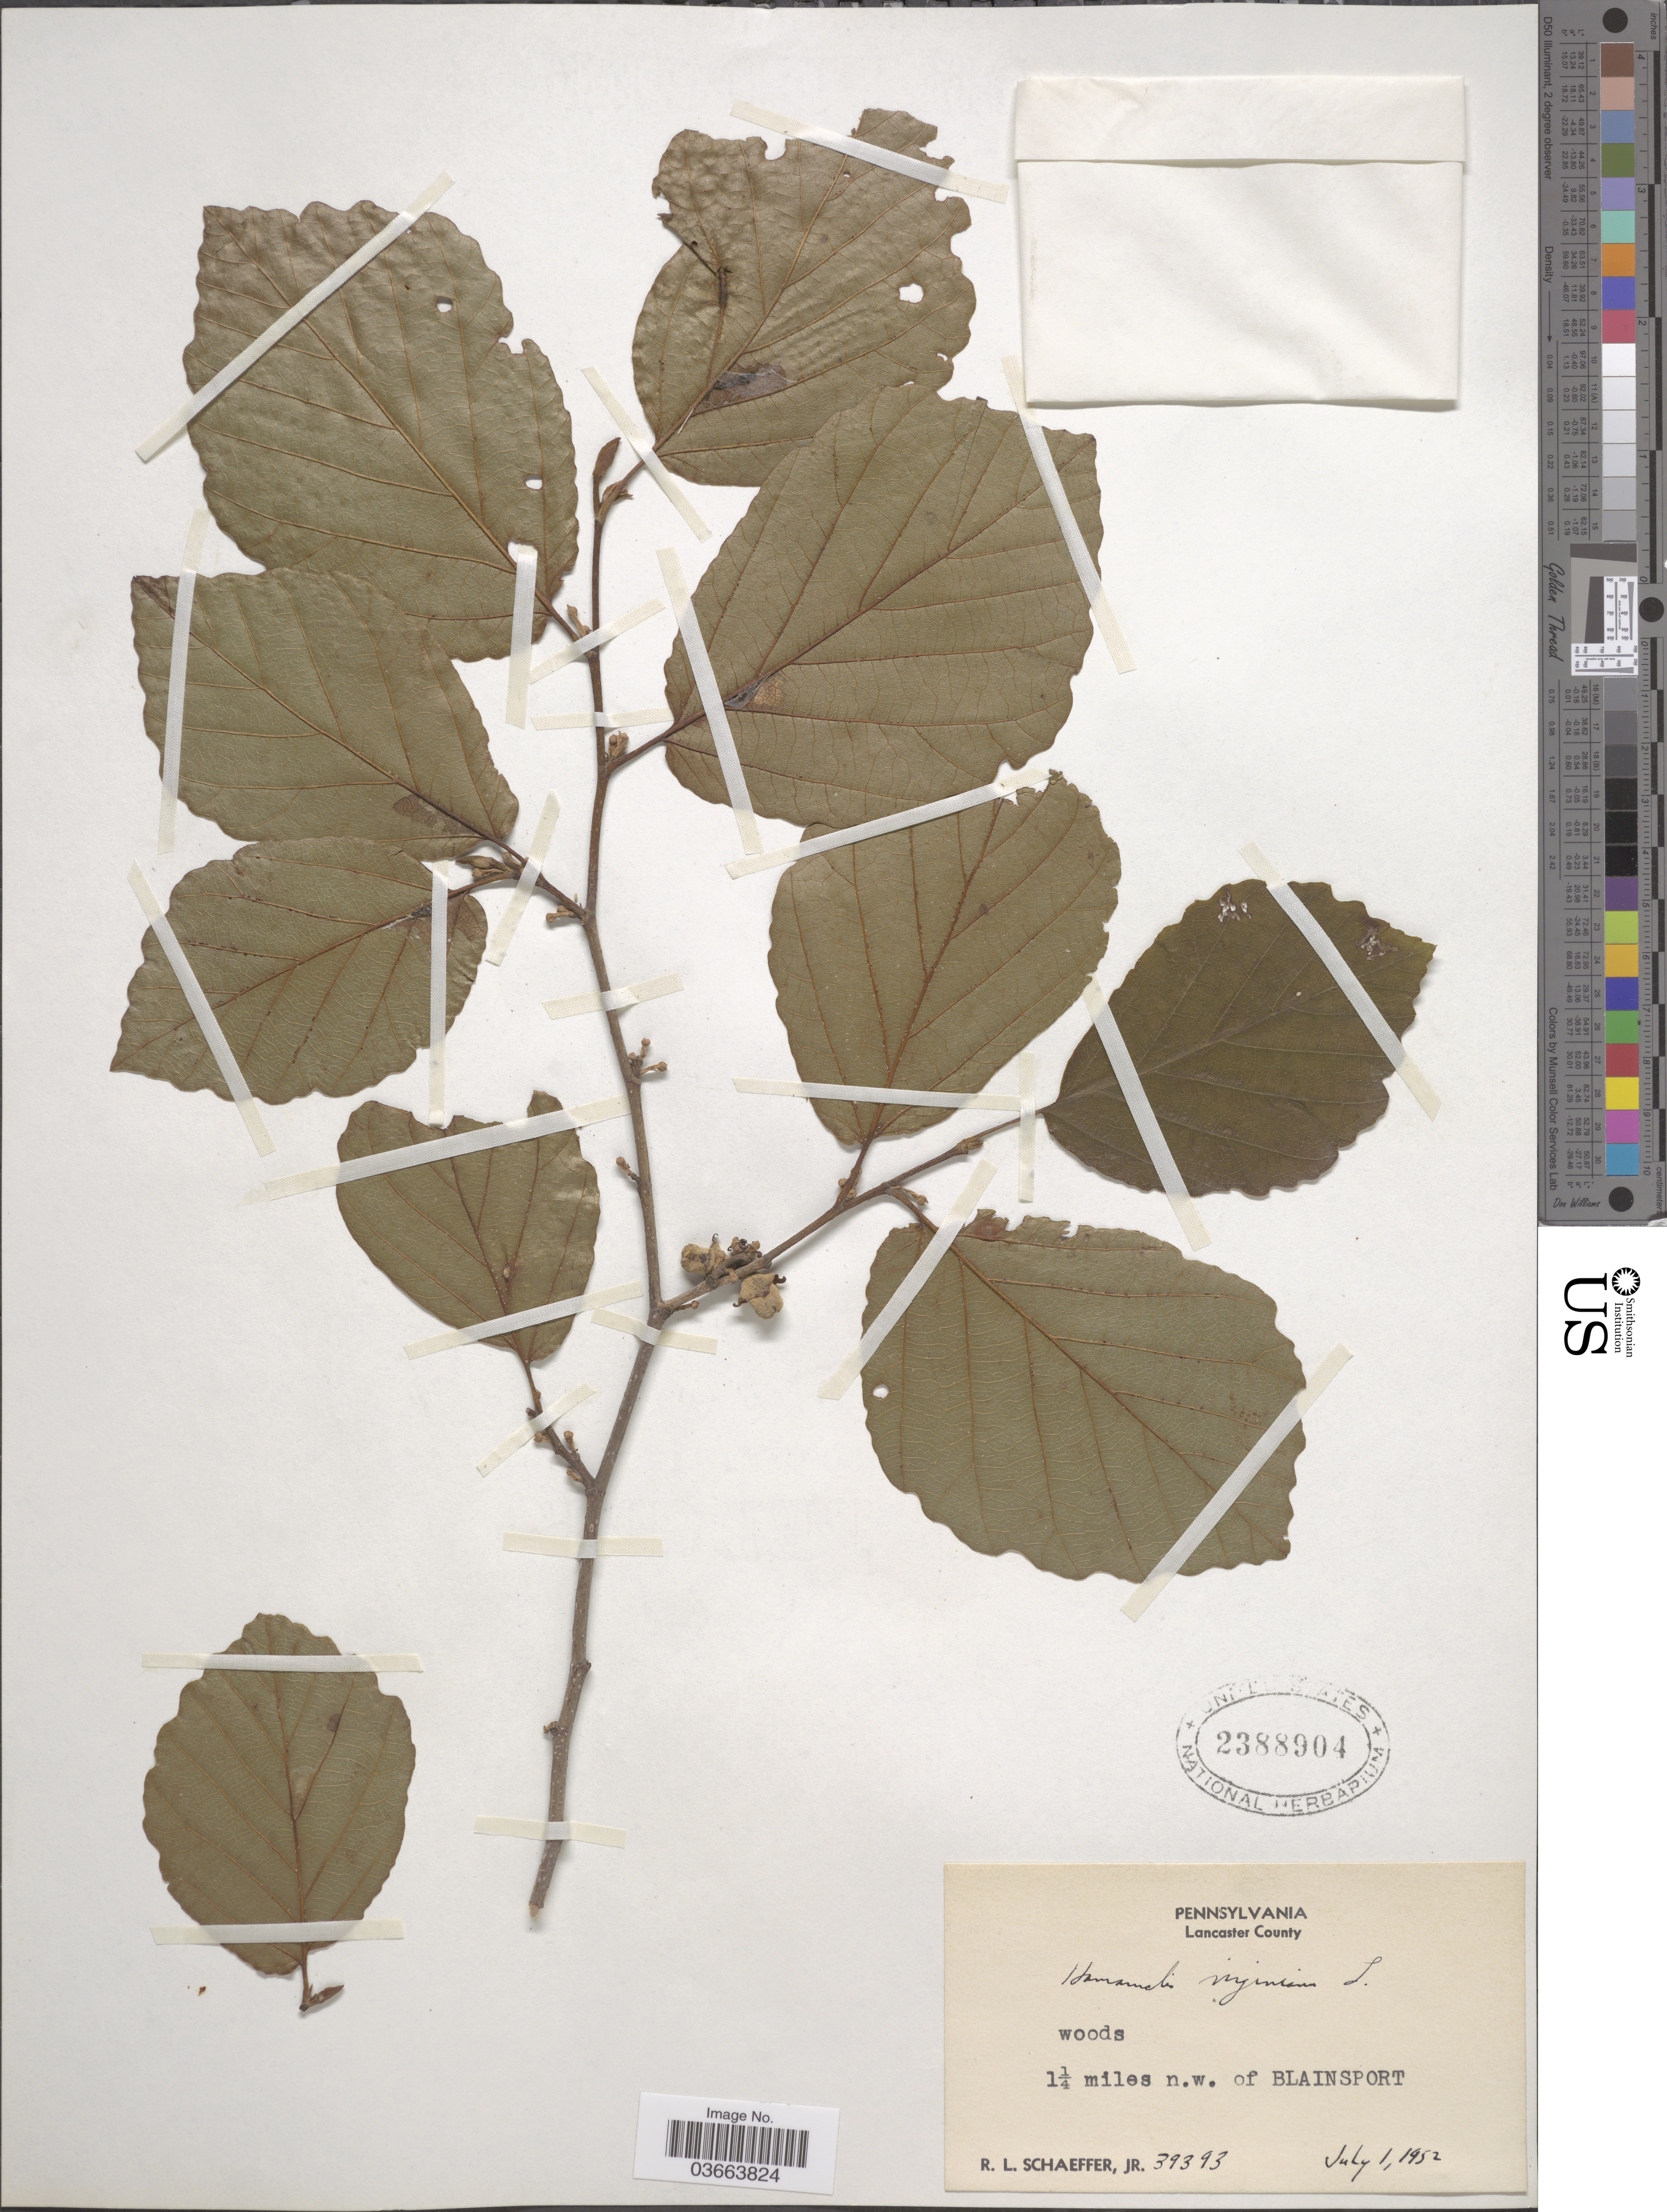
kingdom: Plantae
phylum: Tracheophyta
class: Magnoliopsida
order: Saxifragales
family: Hamamelidaceae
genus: Hamamelis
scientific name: Hamamelis virginiana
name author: L.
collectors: R. L. Schaeffer Jr.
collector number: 39393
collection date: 1952-07-01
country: United States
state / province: Pennsylvania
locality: Lancaster County. 1¼ miles n.w. of Blainsport.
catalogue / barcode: US 2388904